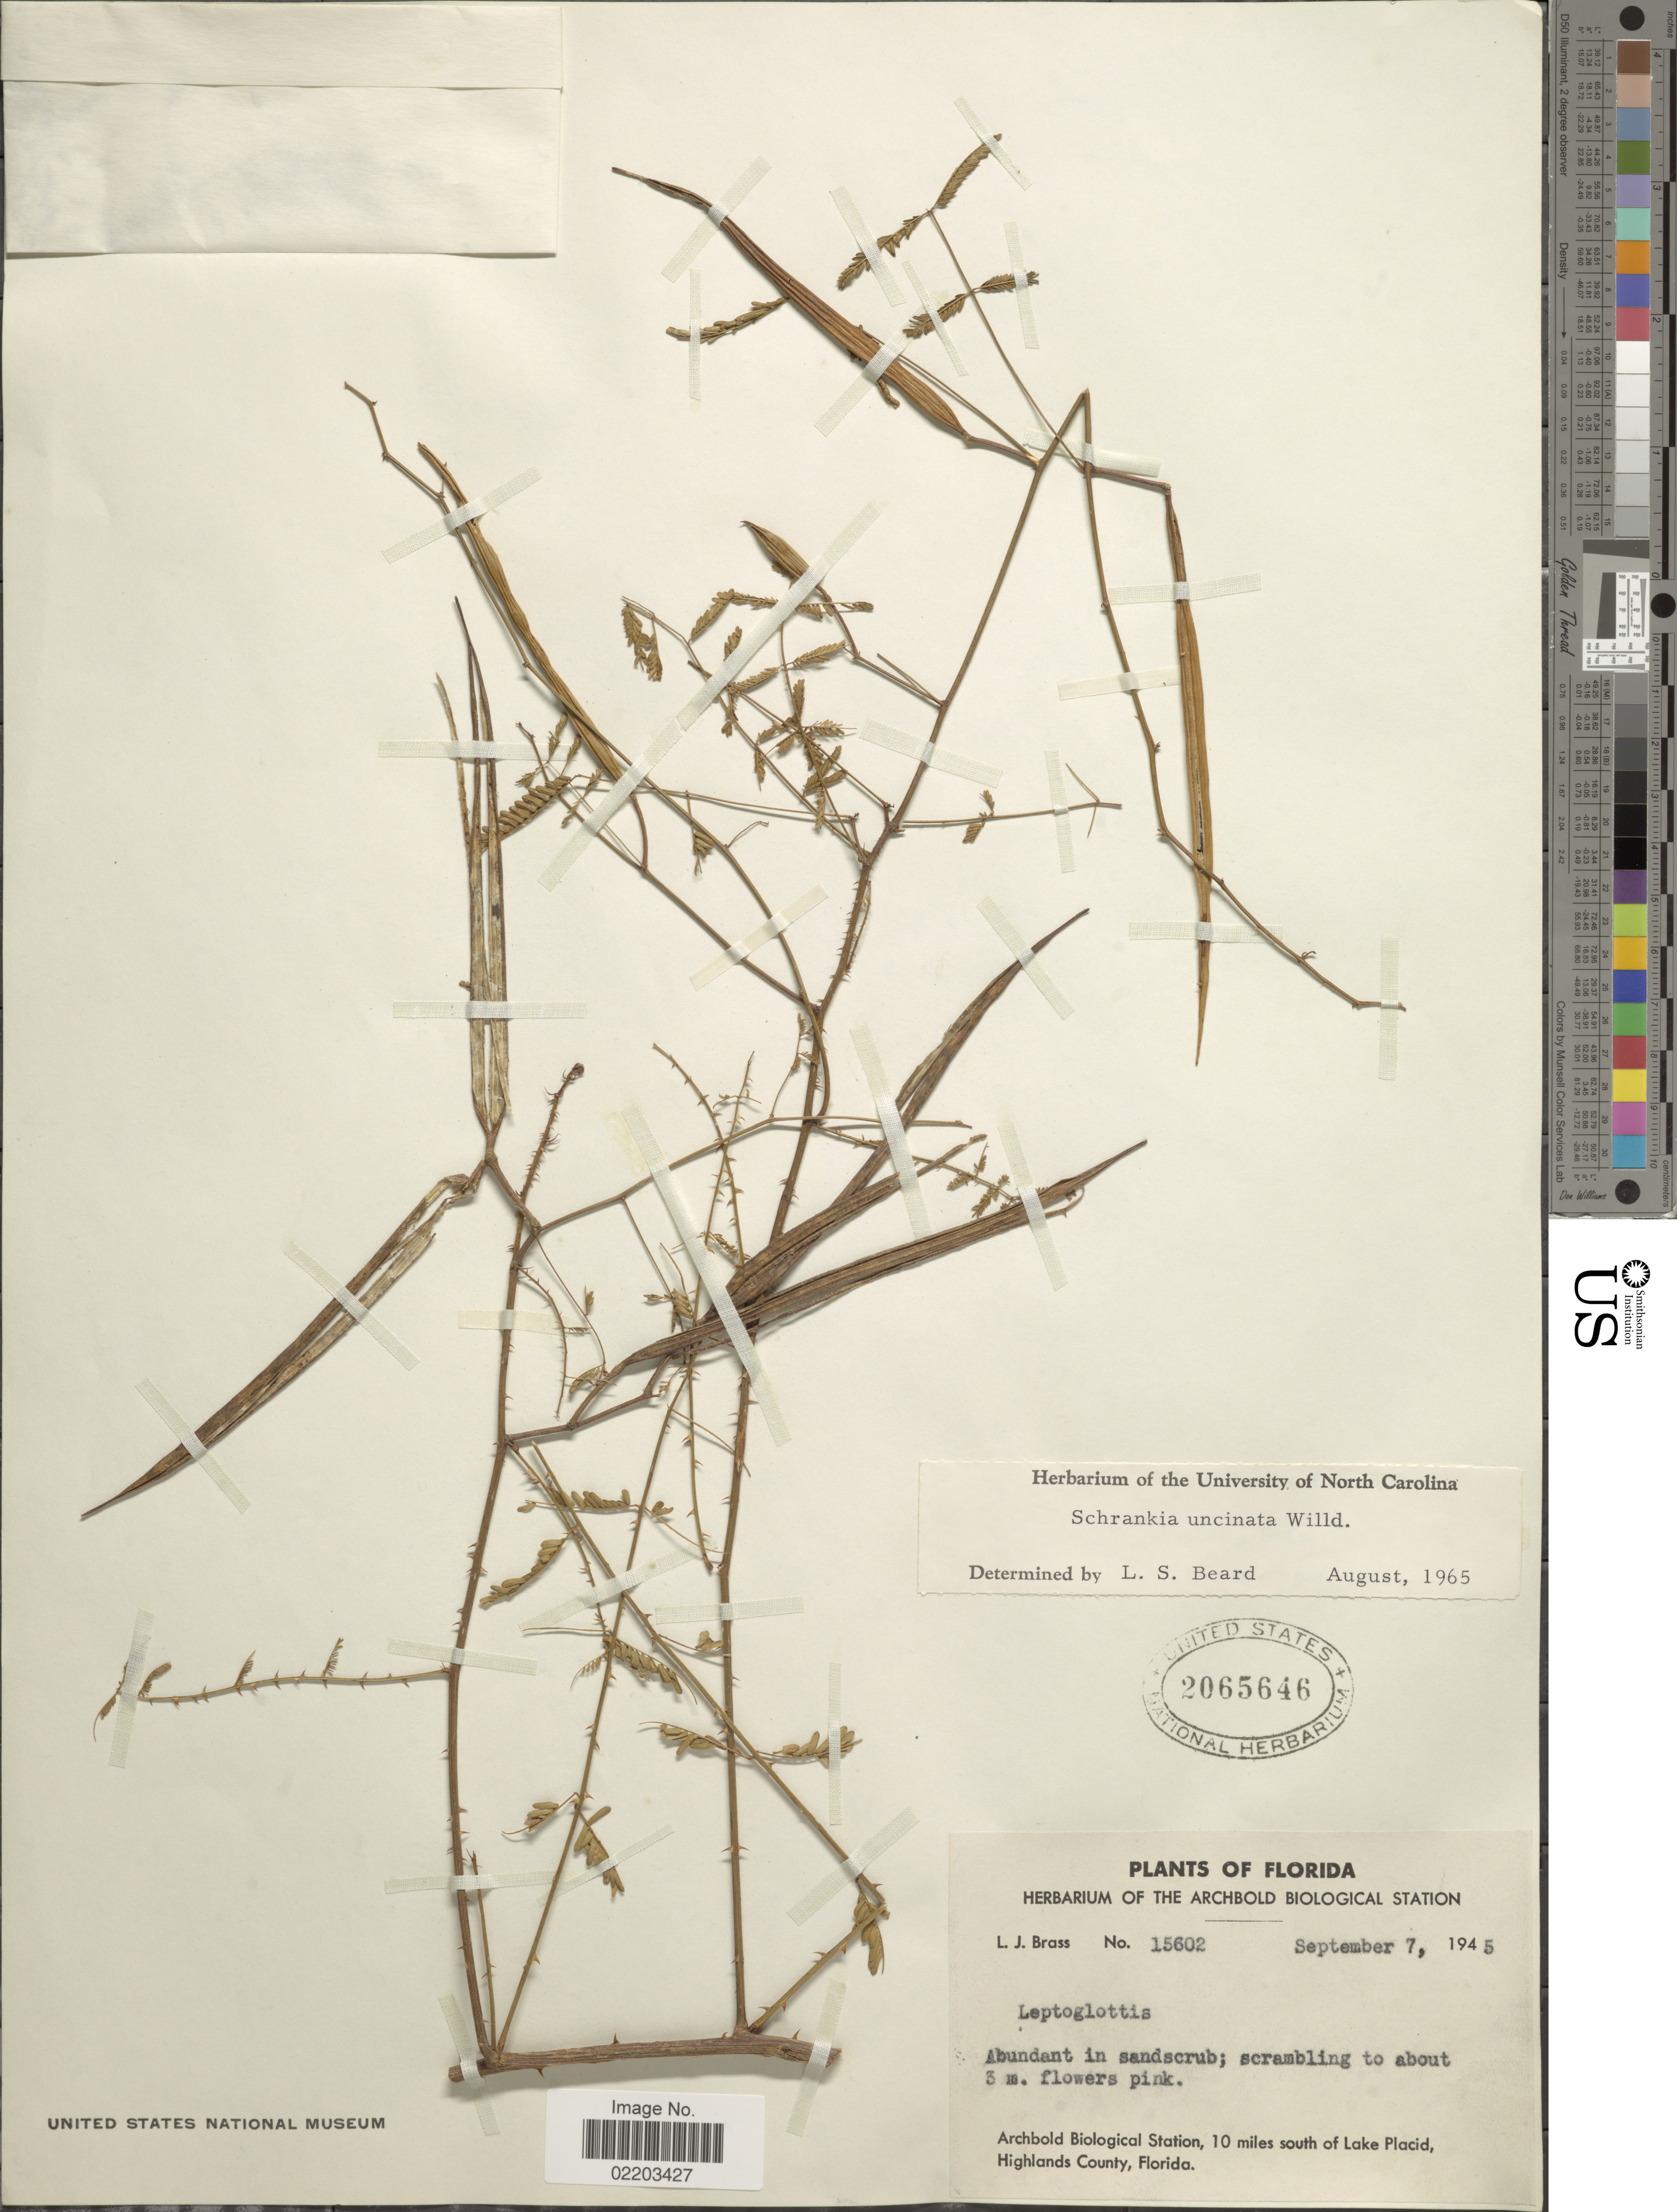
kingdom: Plantae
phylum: Tracheophyta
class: Magnoliopsida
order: Fabales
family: Fabaceae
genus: Mimosa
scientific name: Mimosa floridana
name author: (Chapm.) Weakley & Flores-Cruz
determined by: Strong, M. T., (US), Smithsonian Institution - National Museum of Natural History (UNITED STATES)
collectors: L. J. Brass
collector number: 15602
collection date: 1945-09-07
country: United States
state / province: Florida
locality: Archbold Biological Station, 10 miles south of Lake Placid, Highlands County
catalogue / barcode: US 2065646